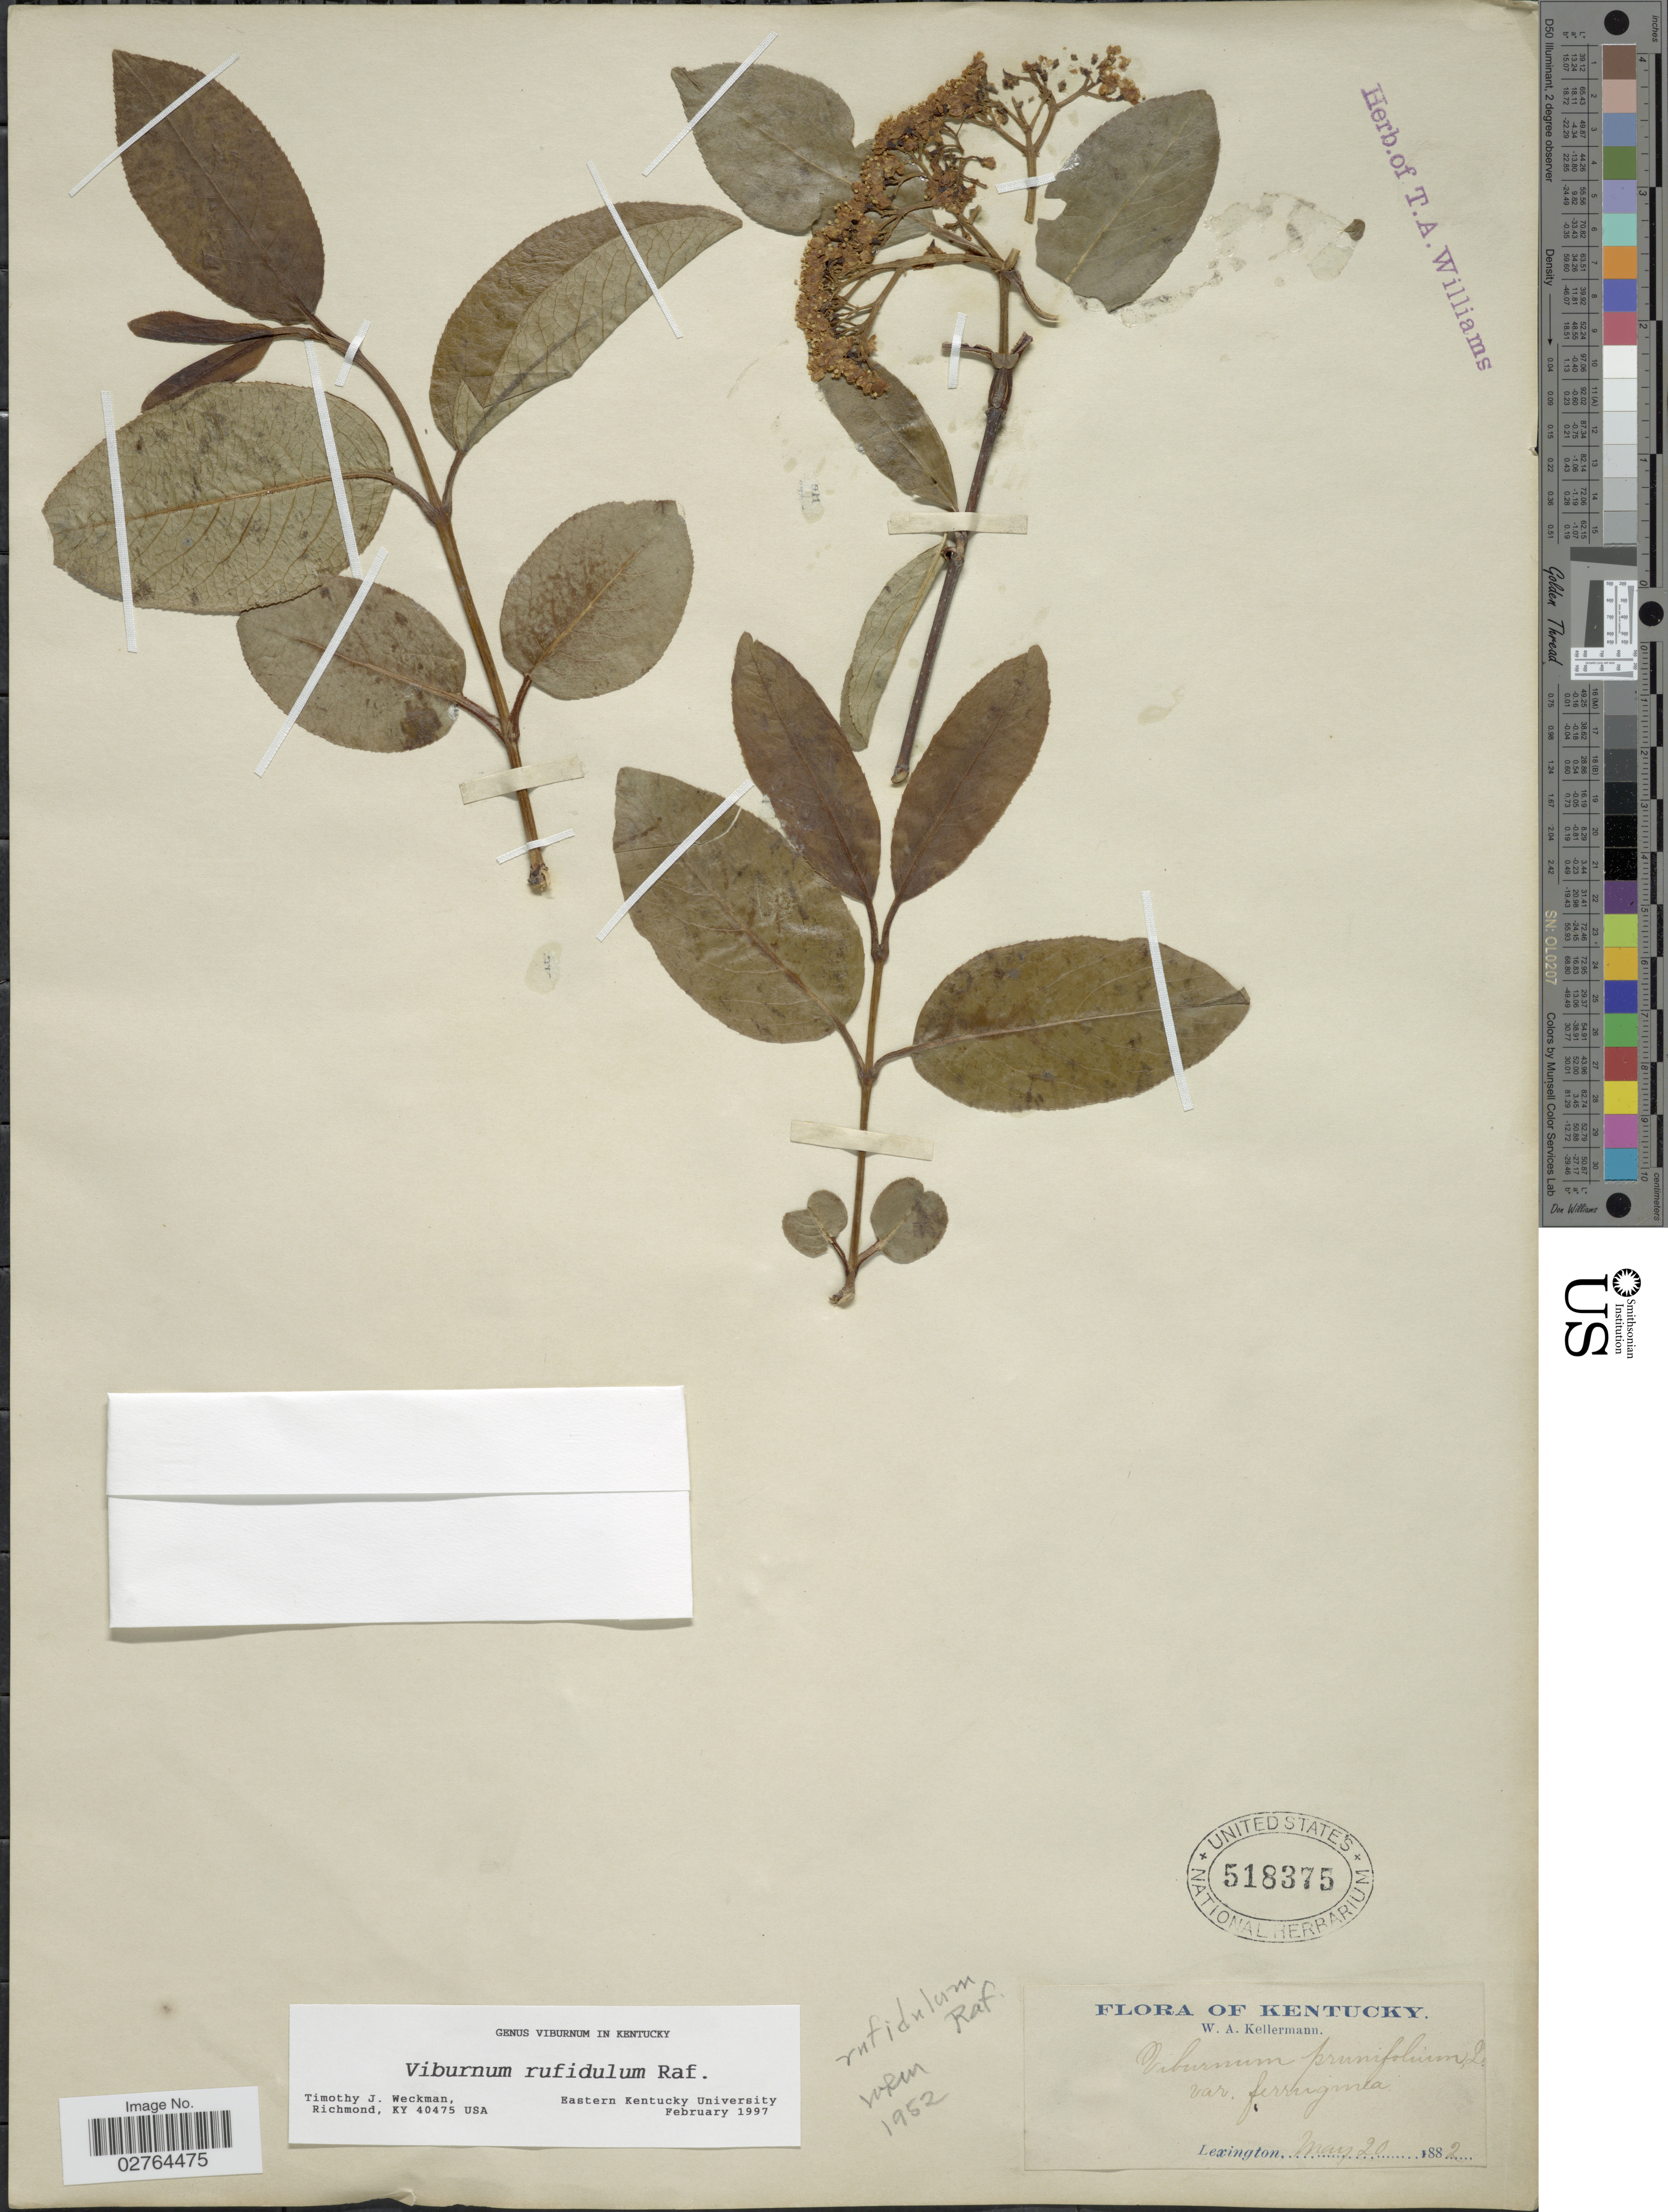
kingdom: Plantae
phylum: Tracheophyta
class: Magnoliopsida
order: Dipsacales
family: Viburnaceae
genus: Viburnum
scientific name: Viburnum rufidulum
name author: Raf.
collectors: W. Kellerman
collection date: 1882-05-20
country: United States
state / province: Kentucky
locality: Lexington.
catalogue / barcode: US 518375